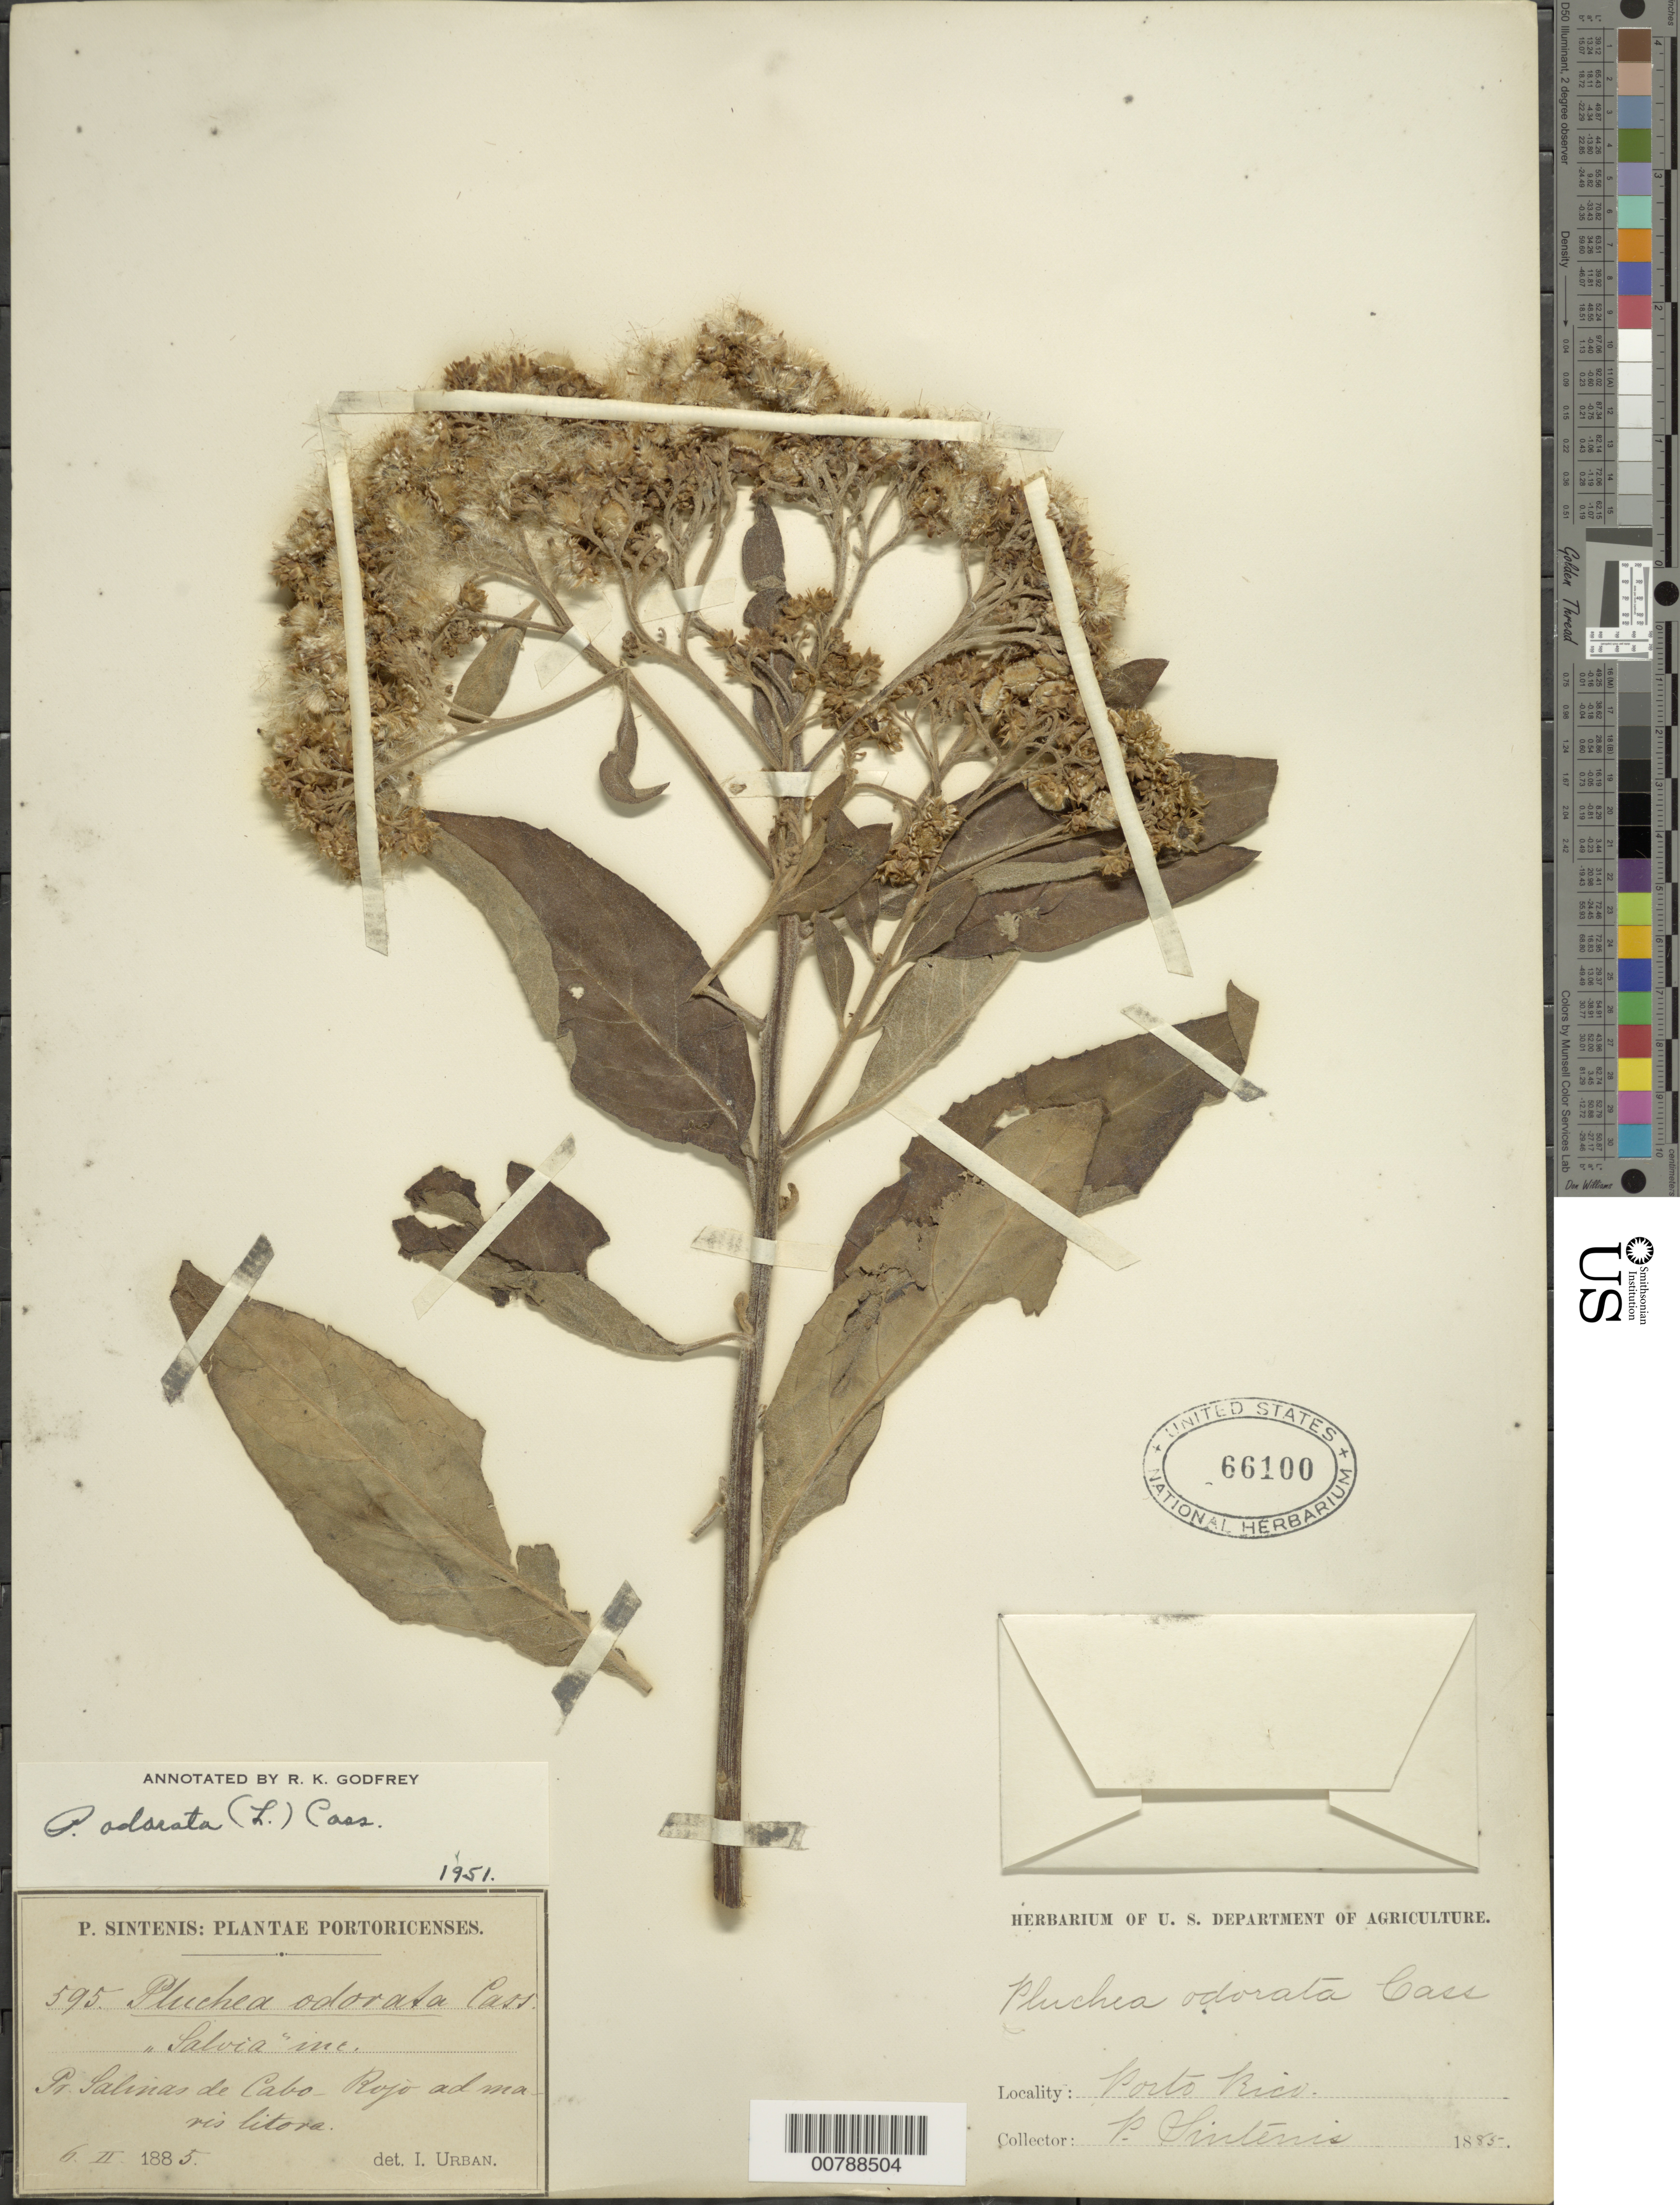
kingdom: Plantae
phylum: Tracheophyta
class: Magnoliopsida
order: Asterales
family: Asteraceae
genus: Pluchea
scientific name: Pluchea carolinensis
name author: (Jacq.) D. Don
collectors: P. Sintenis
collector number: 595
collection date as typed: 06 Feb 1885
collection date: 1885-02-06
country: Puerto Rico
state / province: Cabo Rojo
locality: Prope Salinas de Cabo Rojo ad maris litore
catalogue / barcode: US 66100